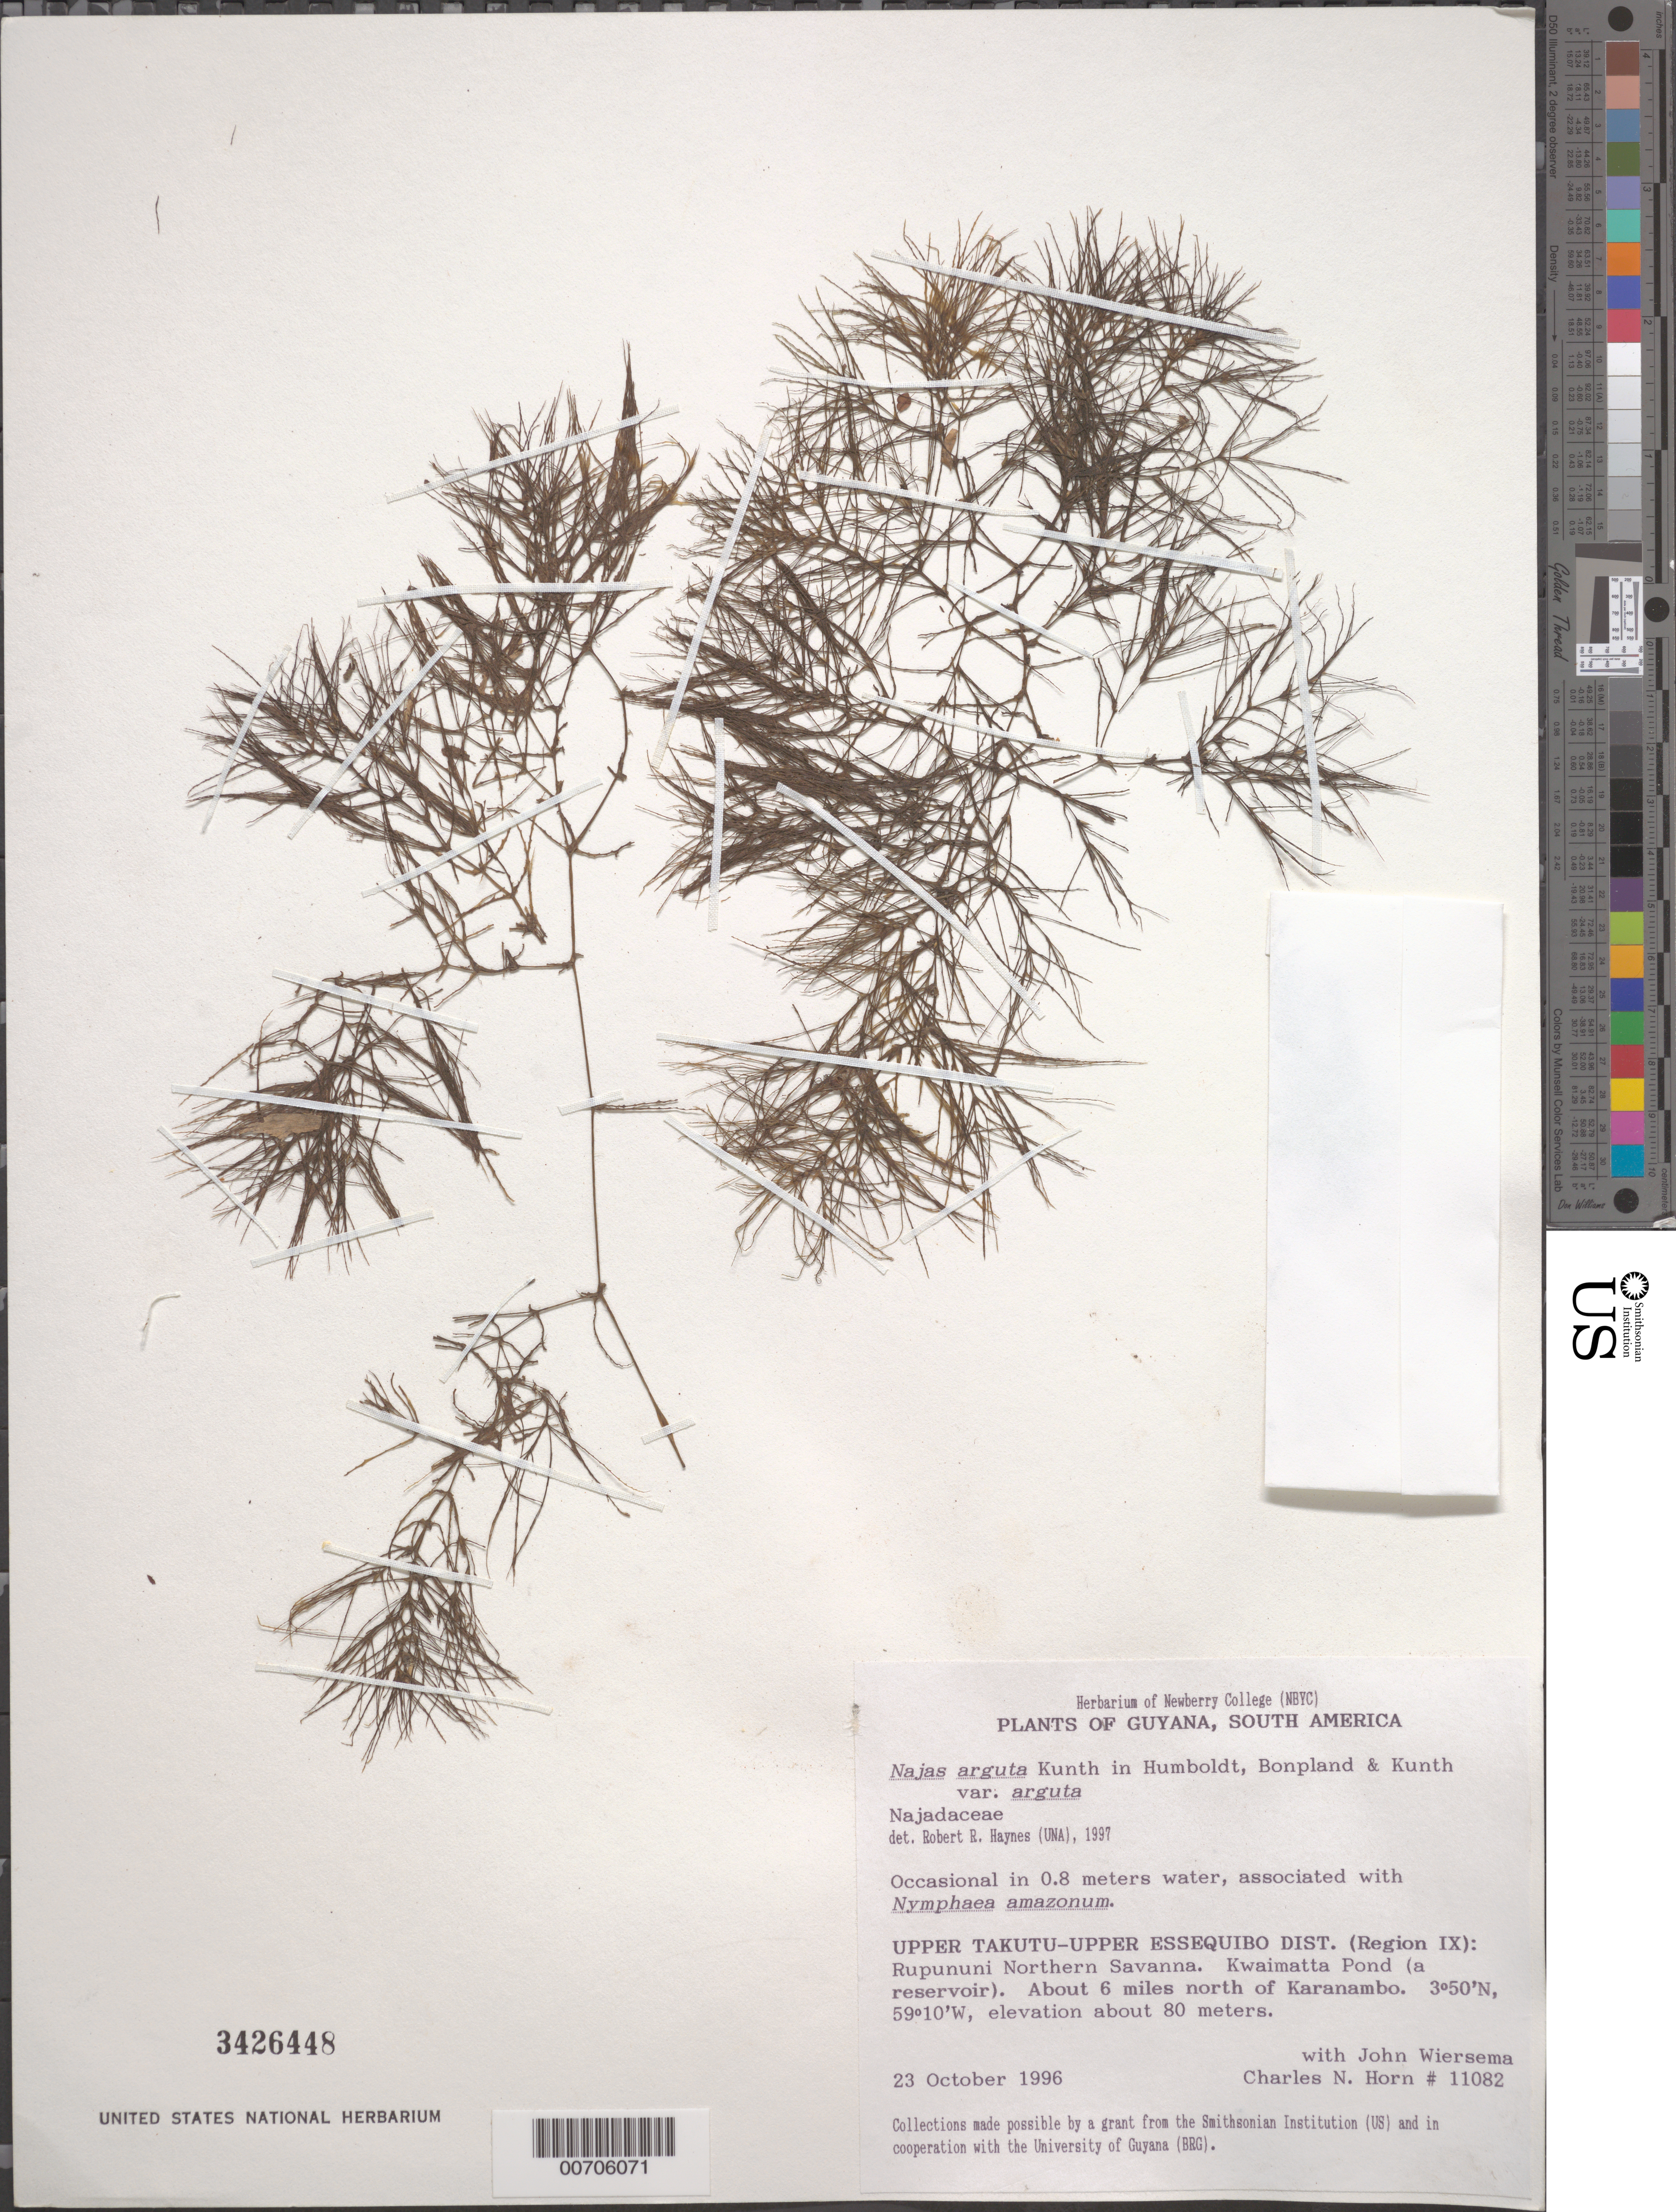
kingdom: Plantae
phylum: Tracheophyta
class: Liliopsida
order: Alismatales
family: Hydrocharitaceae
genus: Najas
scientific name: Najas arguta var. arguta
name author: Kunth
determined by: Haynes, R. R.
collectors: C. N. Horn & J. H. Wiersema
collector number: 11082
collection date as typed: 23-Oct-96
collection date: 1996-10-23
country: Guyana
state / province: U. Takutu-U. Essequibo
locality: Rupununi Northern Savanna, Kwaimatta Pond (a reservoir), 6 mi. N of Karanambo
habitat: In 0.8 m water, assoc. with Nymphaea amazonum;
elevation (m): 80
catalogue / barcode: US 3426448